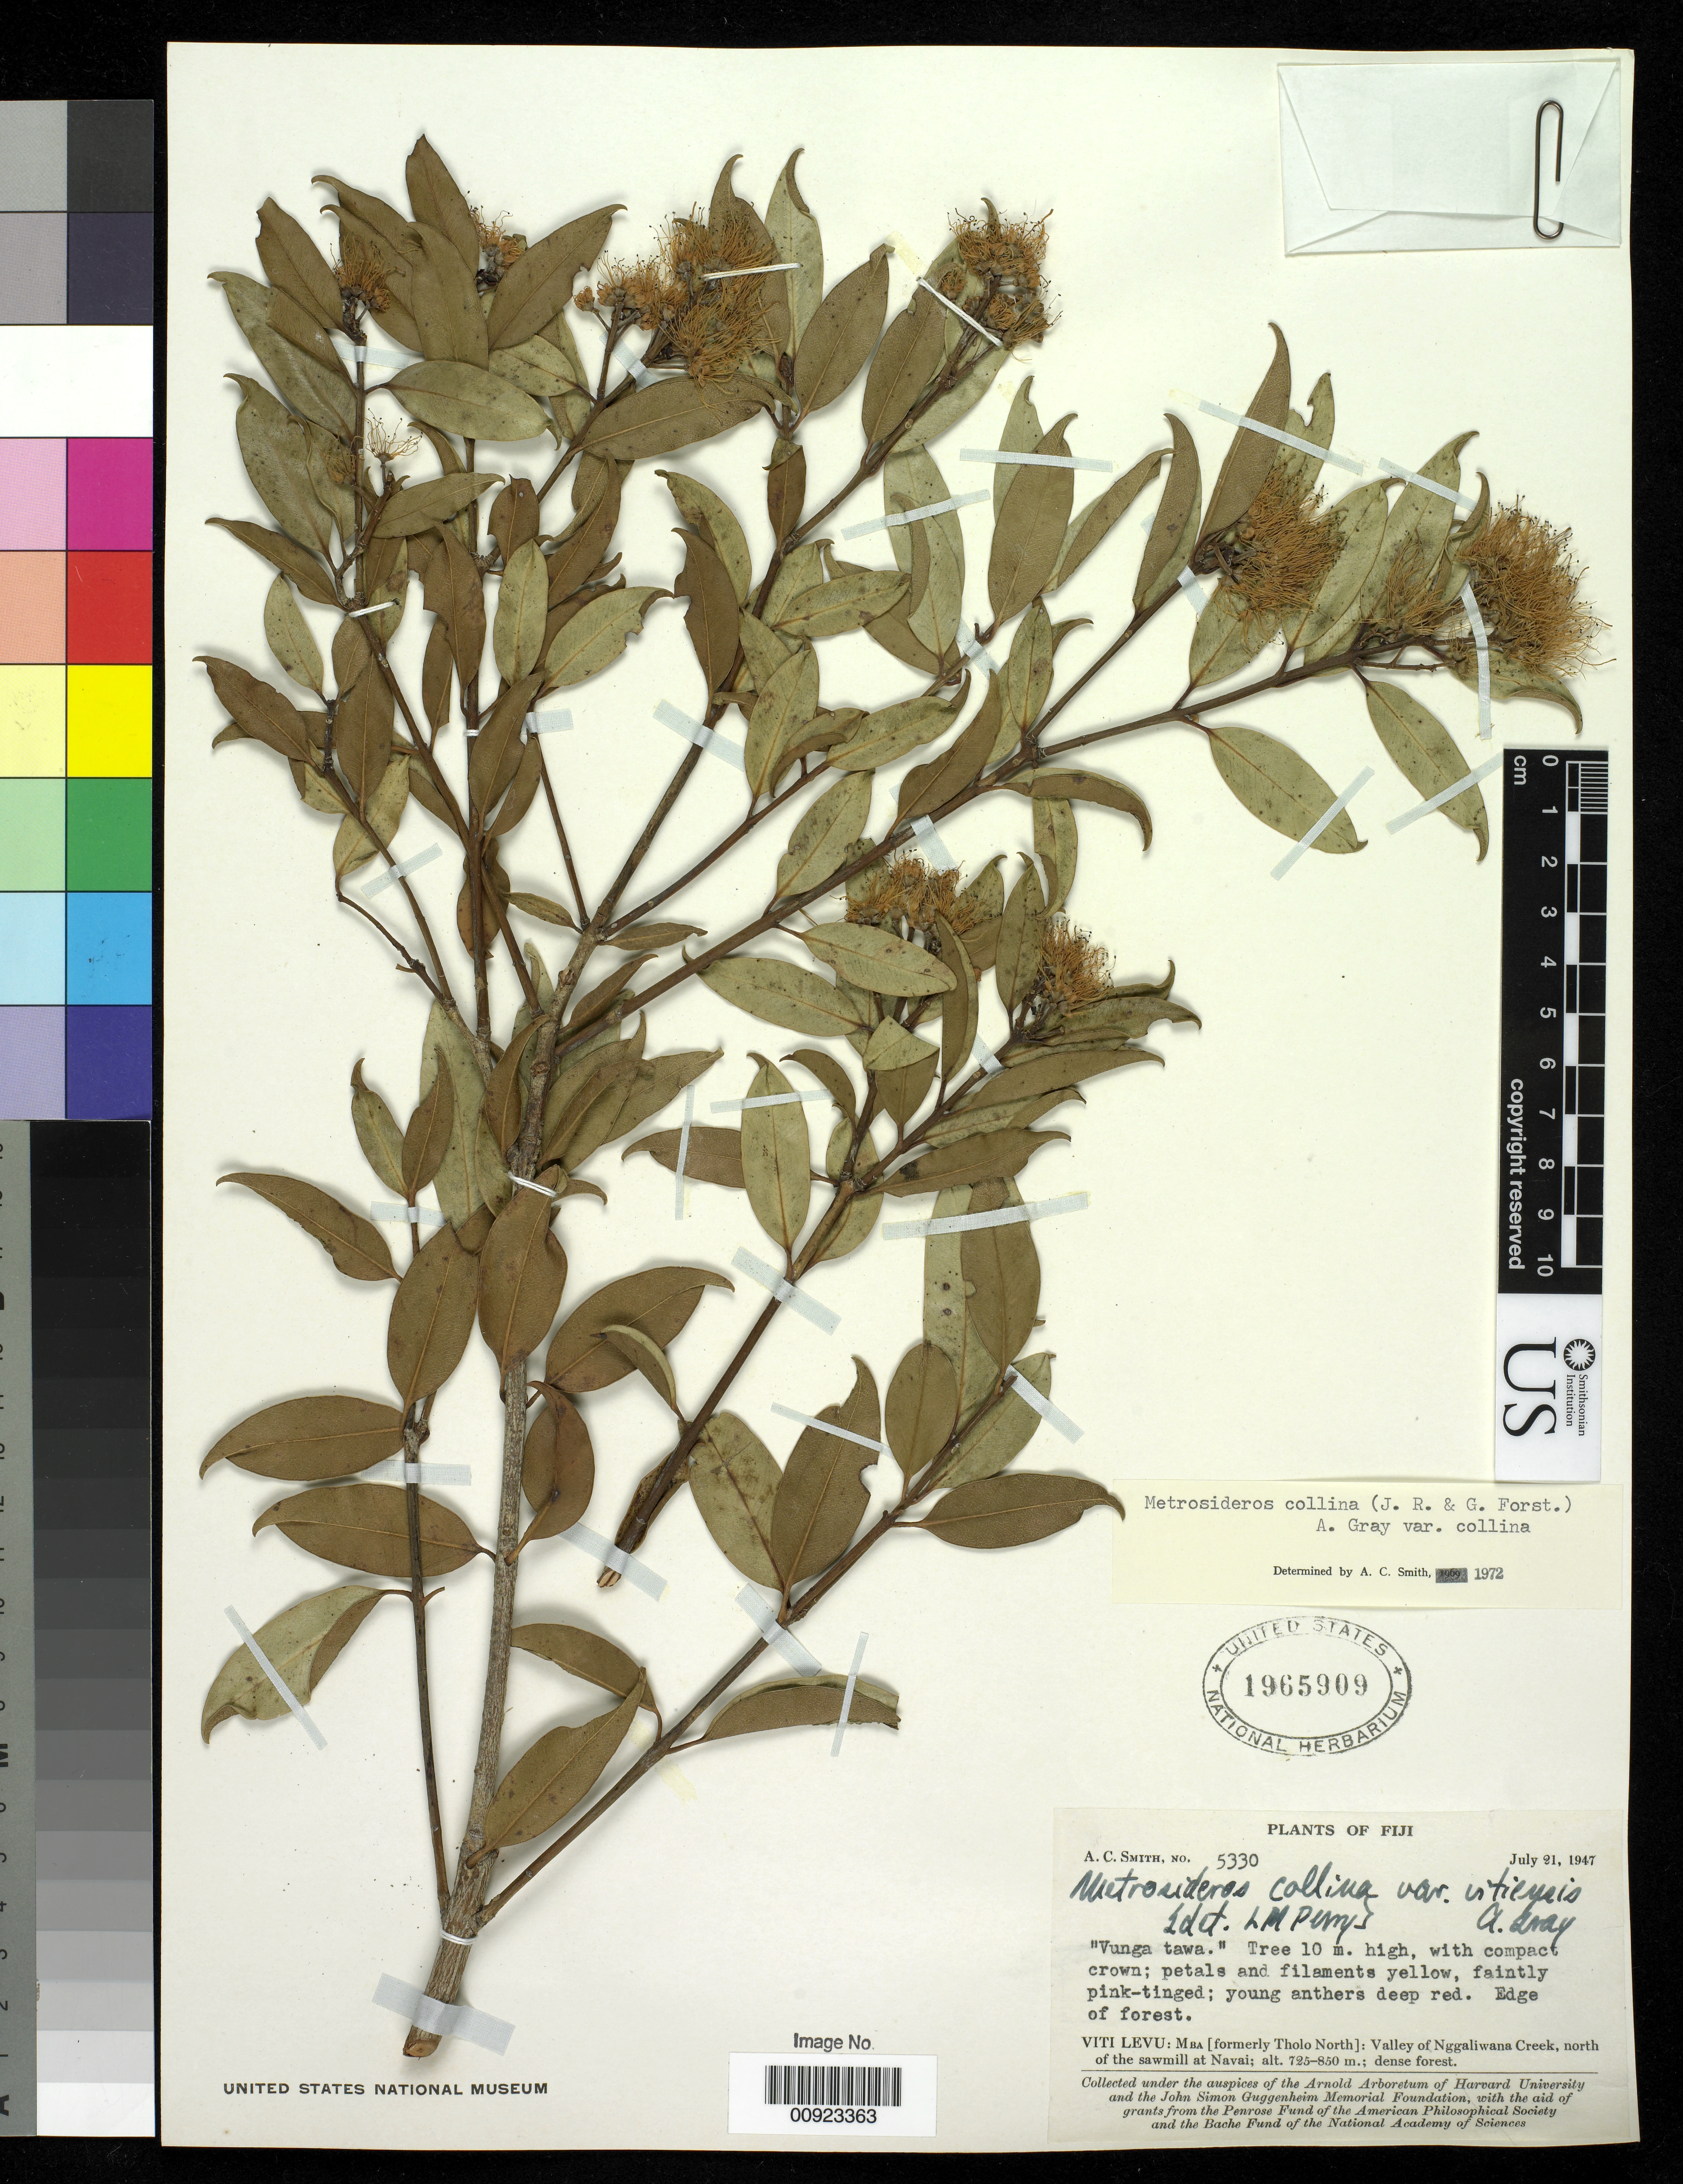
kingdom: Plantae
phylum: Tracheophyta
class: Magnoliopsida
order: Myrtales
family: Myrtaceae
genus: Metrosideros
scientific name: Metrosideros collina var. collina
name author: (J.R. Forst. & G. Forst.) A. Gray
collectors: C. A. Smith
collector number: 5330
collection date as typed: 21 Jul 1947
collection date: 1947-07-21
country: Fiji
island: Viti Levu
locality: Mba (formerly Tholo North): Valley of nggaliwana Creek, north of the sawmill at Navai.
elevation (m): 725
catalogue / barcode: US 1965909